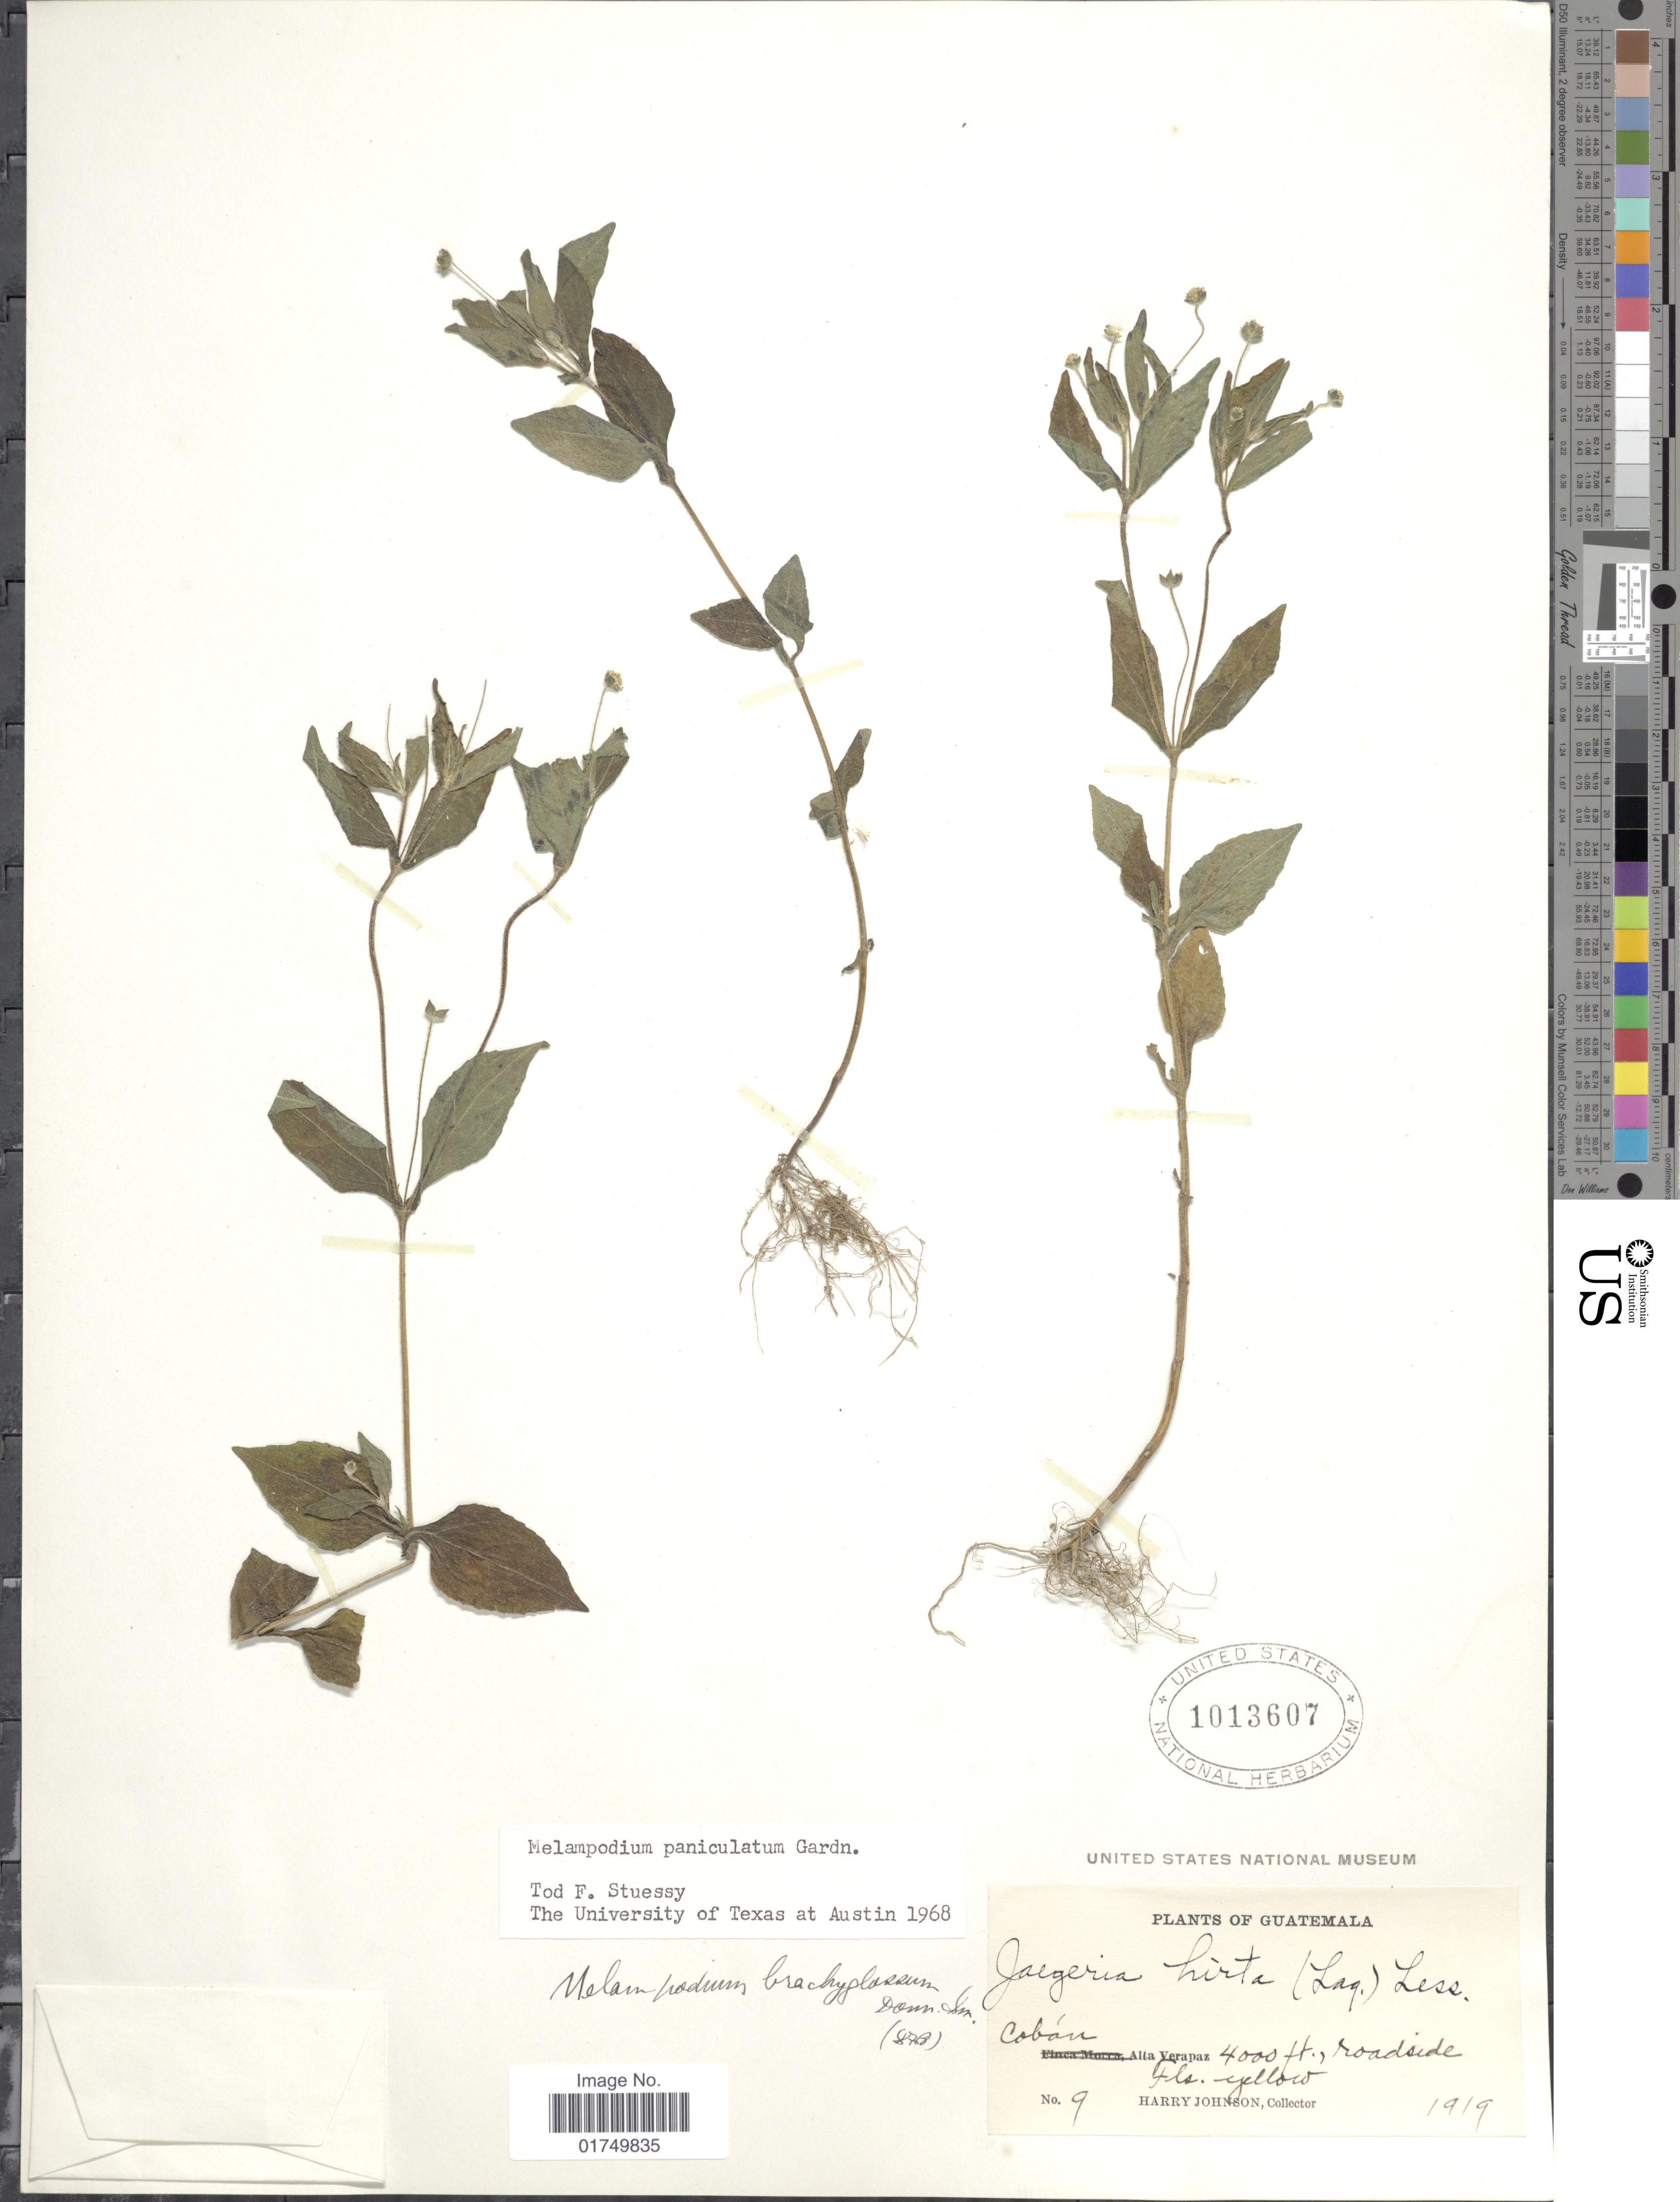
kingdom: Plantae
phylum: Tracheophyta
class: Magnoliopsida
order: Asterales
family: Asteraceae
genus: Melampodium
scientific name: Melampodium paniculatum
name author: Gardner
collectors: H. Johnson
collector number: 9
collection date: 1919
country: Guatemala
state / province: Alta Verapaz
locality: Cobán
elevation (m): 1219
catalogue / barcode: US 1013607